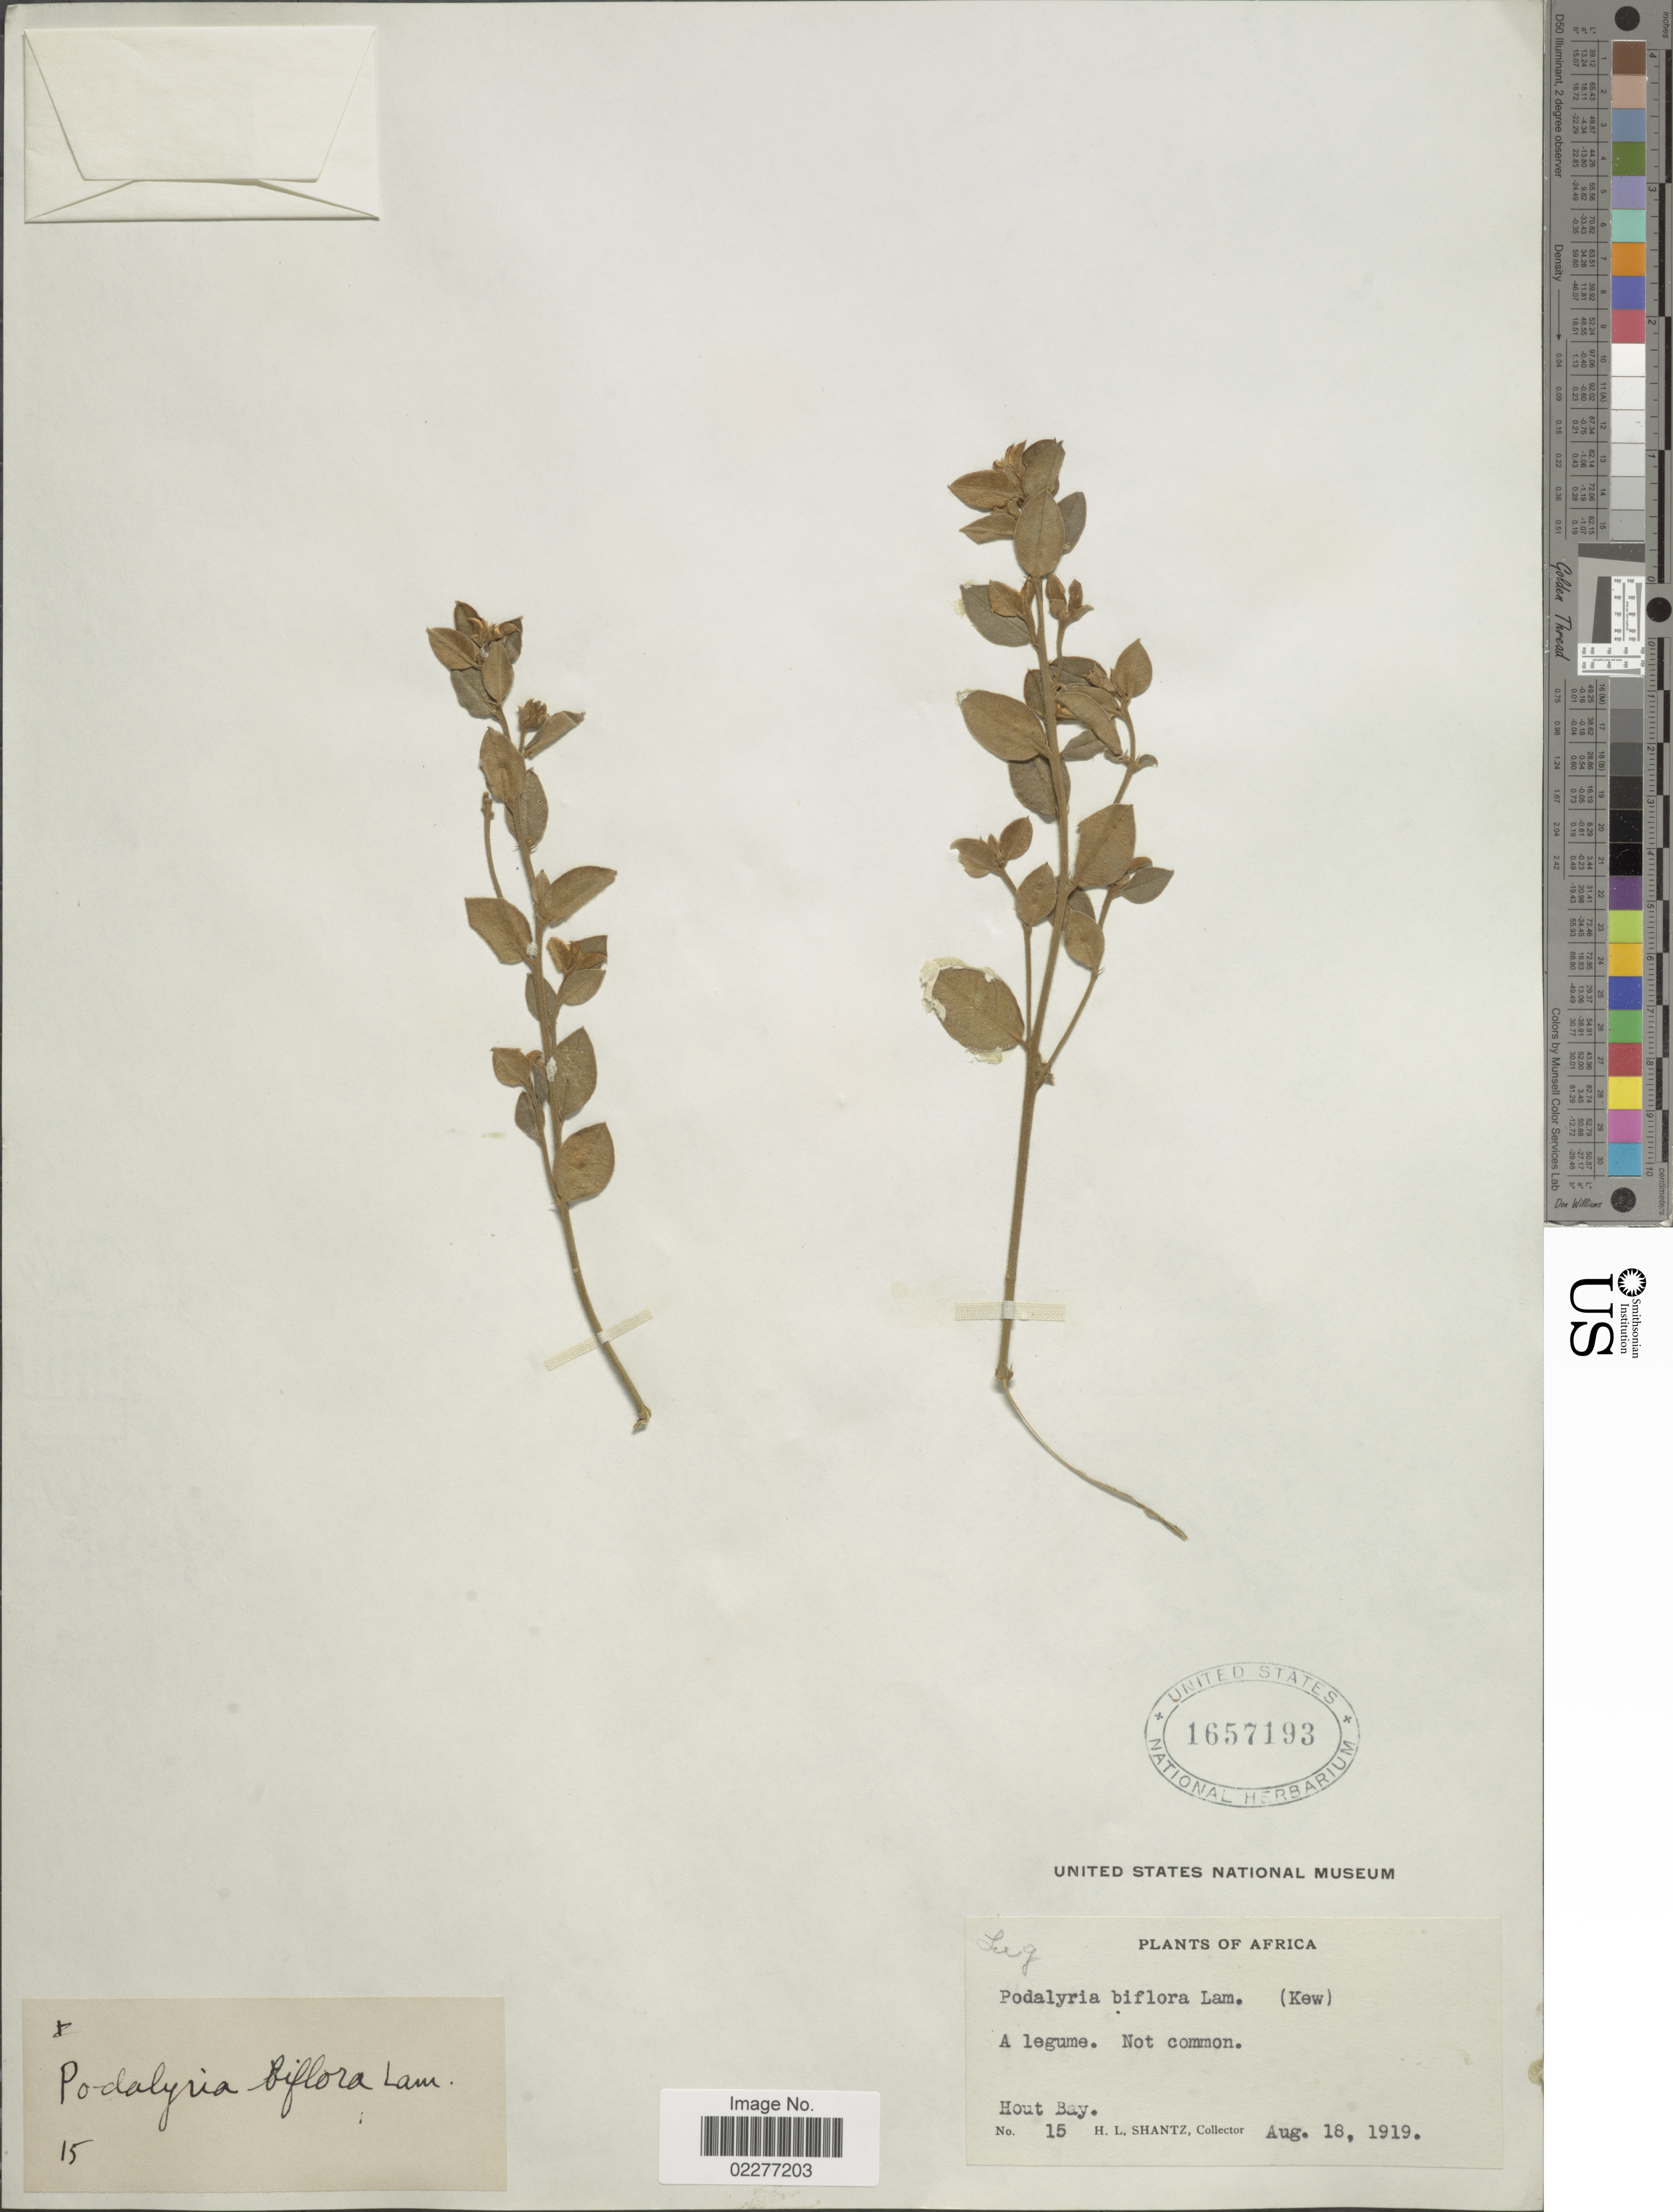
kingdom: Plantae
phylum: Tracheophyta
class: Magnoliopsida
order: Fabales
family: Fabaceae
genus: Podalyria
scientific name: Podalyria biflora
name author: (Retz.) Lam.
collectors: H. Shantz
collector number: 15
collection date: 1919-08-18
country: South Africa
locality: Africa, Hout Bay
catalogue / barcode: US 1657193